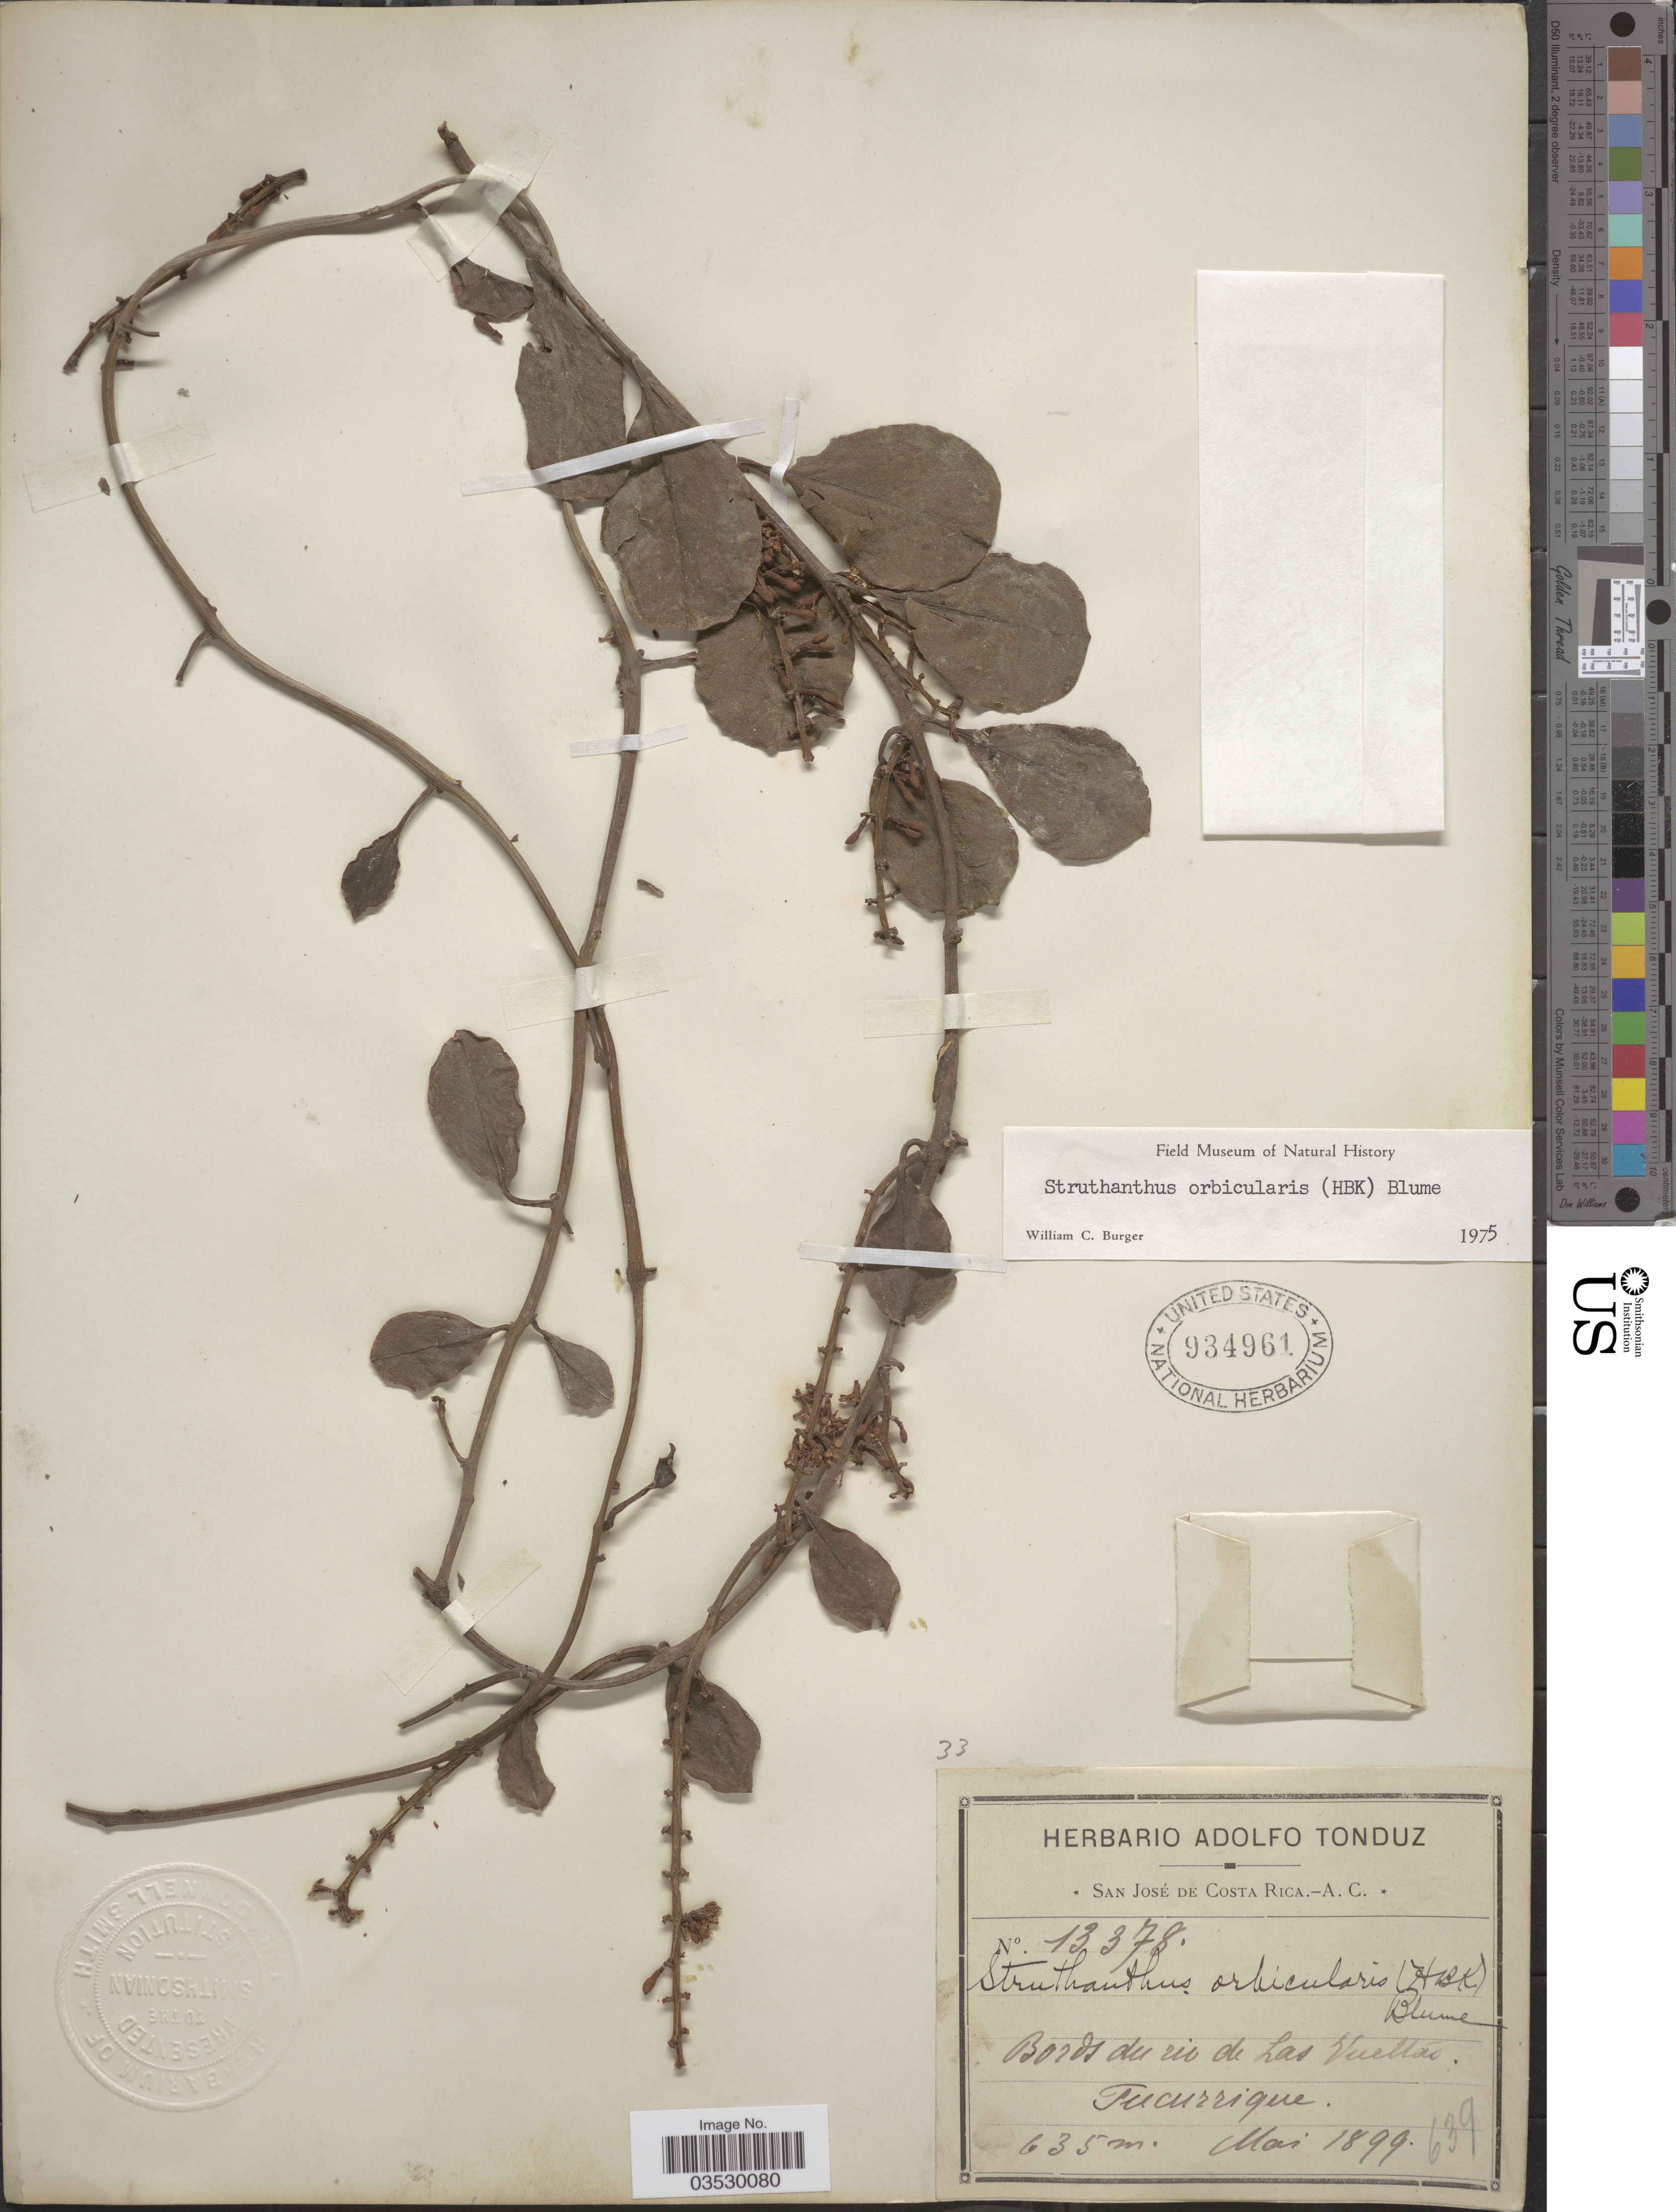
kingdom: Plantae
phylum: Tracheophyta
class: Magnoliopsida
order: Santalales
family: Loranthaceae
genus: Struthanthus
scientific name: Struthanthus orbicularis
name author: (Kunth) Blume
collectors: ex Herb. Adolfo Tonduz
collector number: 13378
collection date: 1899-05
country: Costa Rica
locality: Bords du rio de Las Vueltas. Tucurrique.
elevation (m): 635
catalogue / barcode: US 934961